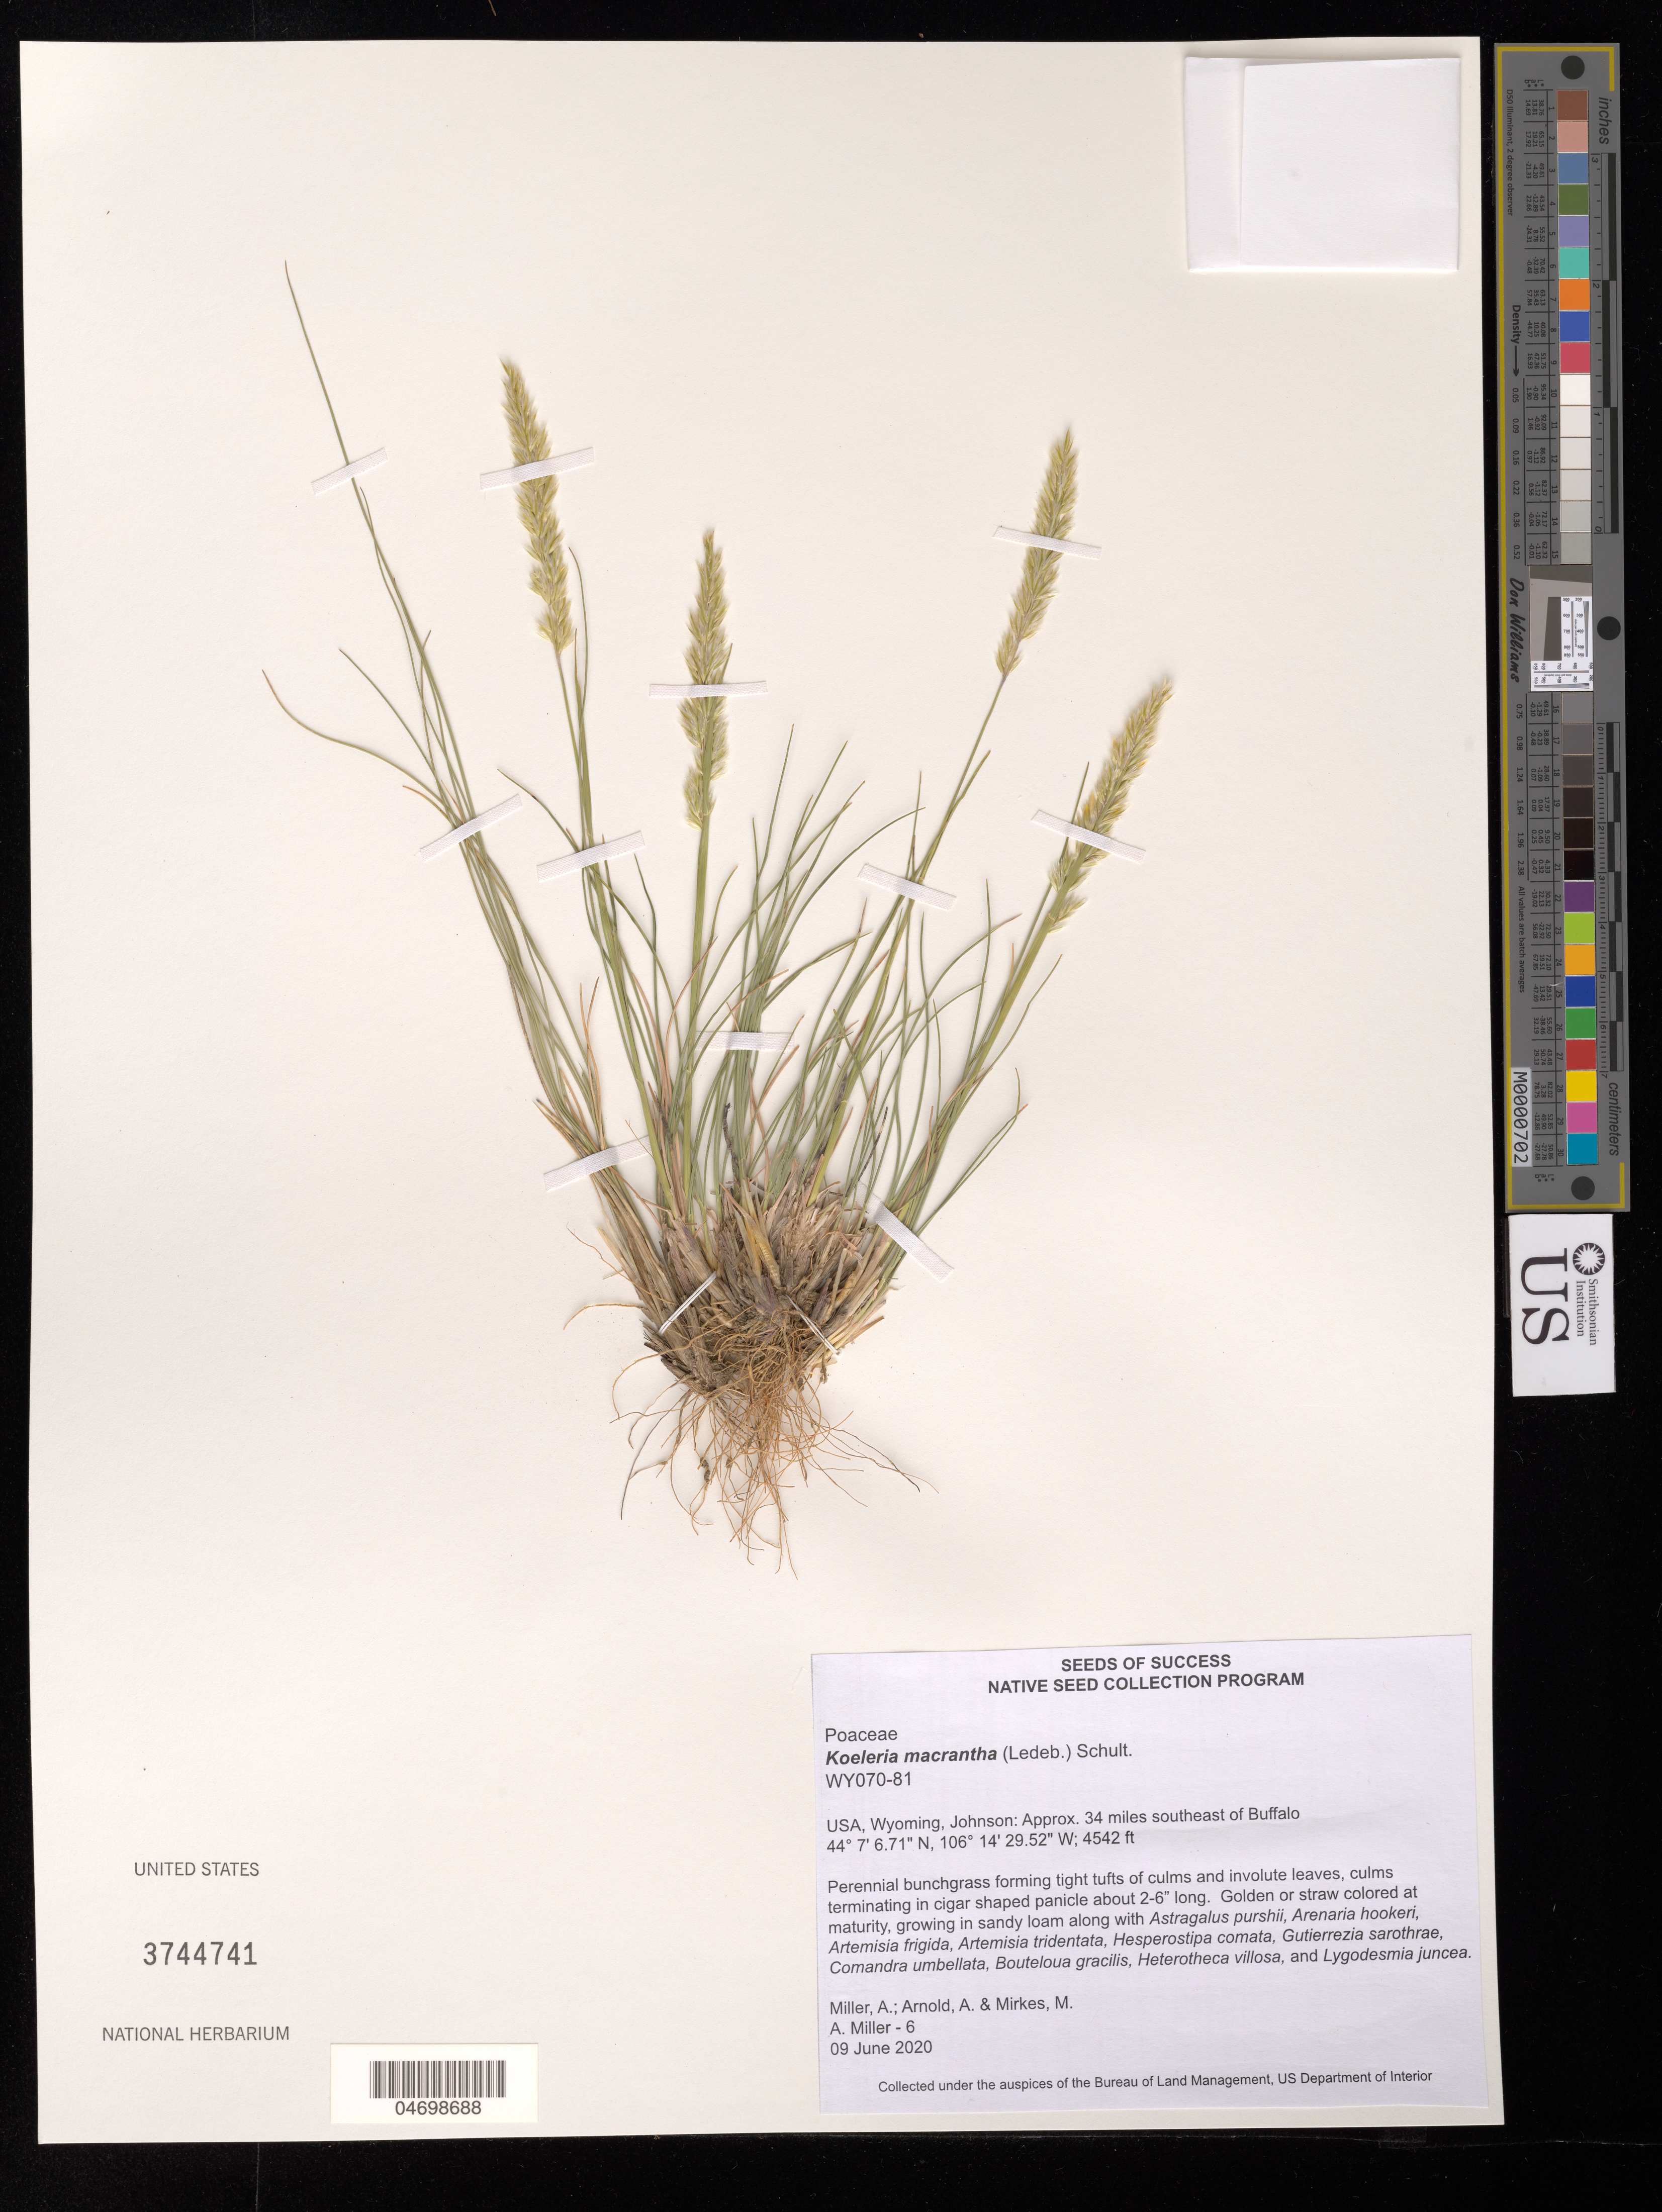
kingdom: Plantae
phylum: Tracheophyta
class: Liliopsida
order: Poales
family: Poaceae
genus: Koeleria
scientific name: Koeleria macrantha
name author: (Ledeb.) Schult.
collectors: A. Miller, A. Arnold & M. Mirkes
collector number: WY070-81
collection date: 2020-06-09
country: United States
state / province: Wyoming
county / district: Johnson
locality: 34 mi. SE of Buffalo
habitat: Sandy loam. With Arenaria hookeri, Artemisia frigida, Bouteloua gracilis, etc.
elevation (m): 1384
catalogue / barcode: US 3744741